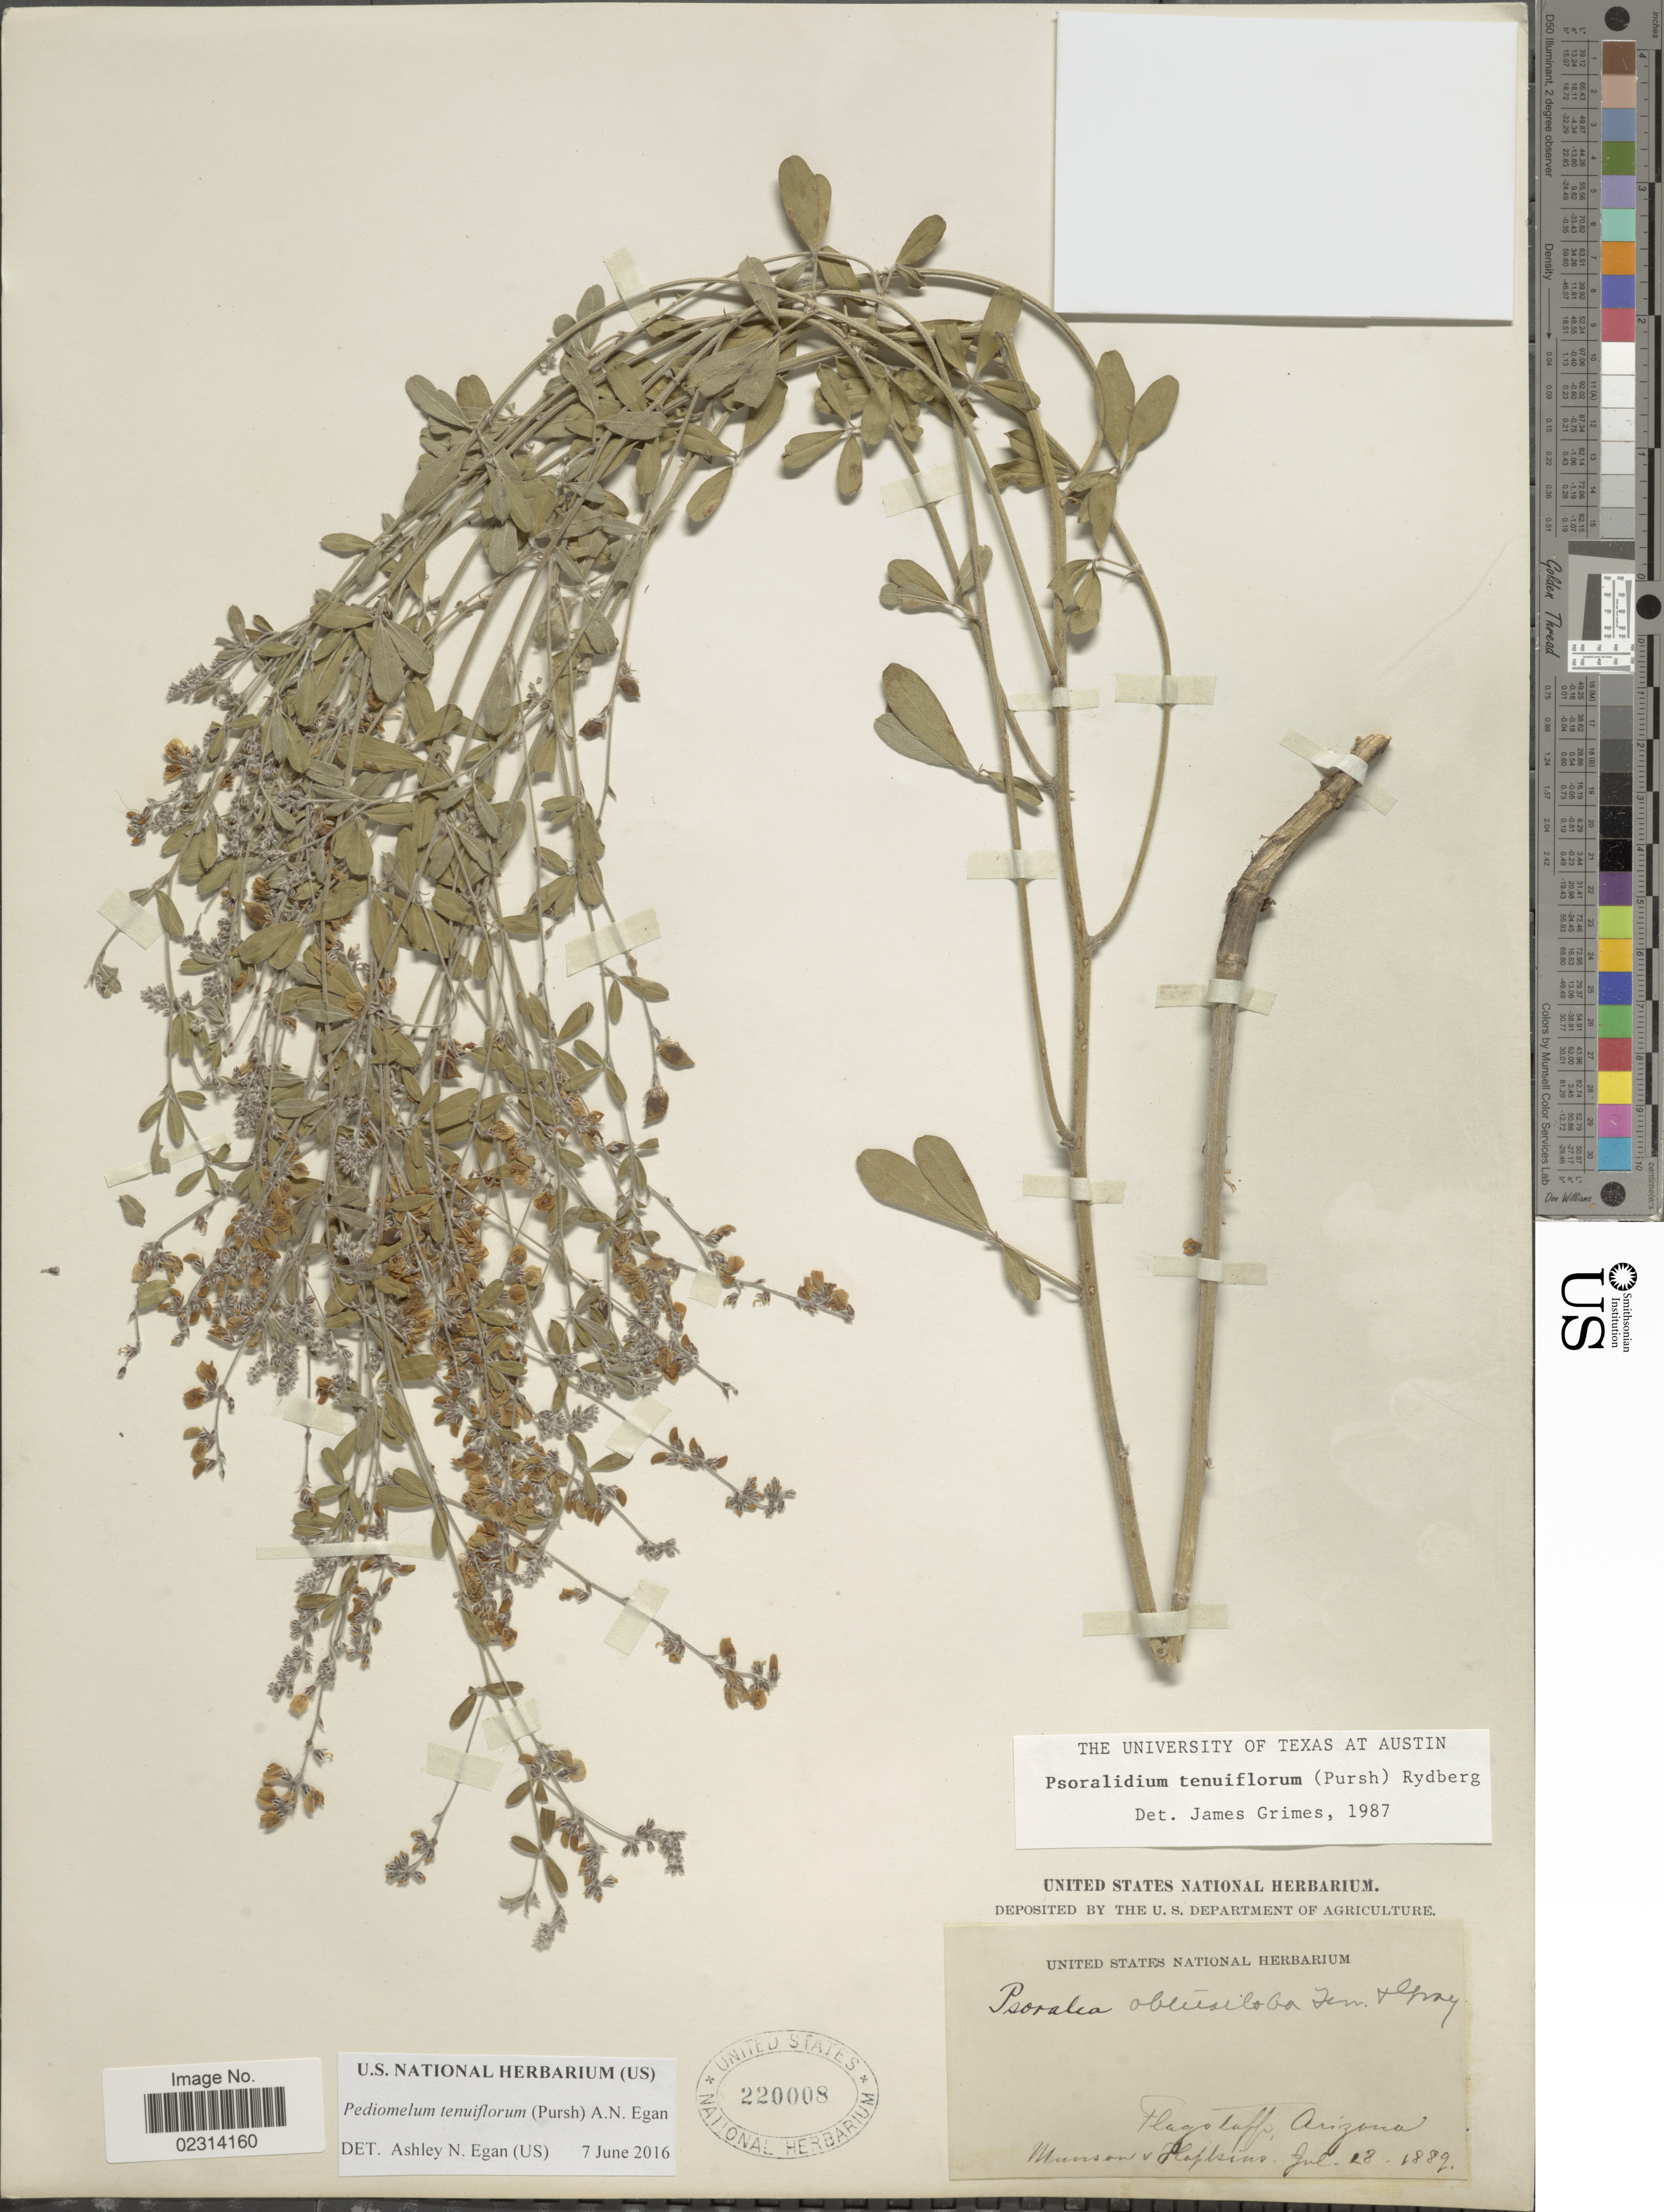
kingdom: Plantae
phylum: Tracheophyta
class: Magnoliopsida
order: Fabales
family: Fabaceae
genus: Psoralidium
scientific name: Psoralidium tenuiflorum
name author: (Pursh) Rydb.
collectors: -. Munson & -- Hopkins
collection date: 1889-07-18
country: United States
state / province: Arizona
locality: Flagstaff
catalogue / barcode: US 220008